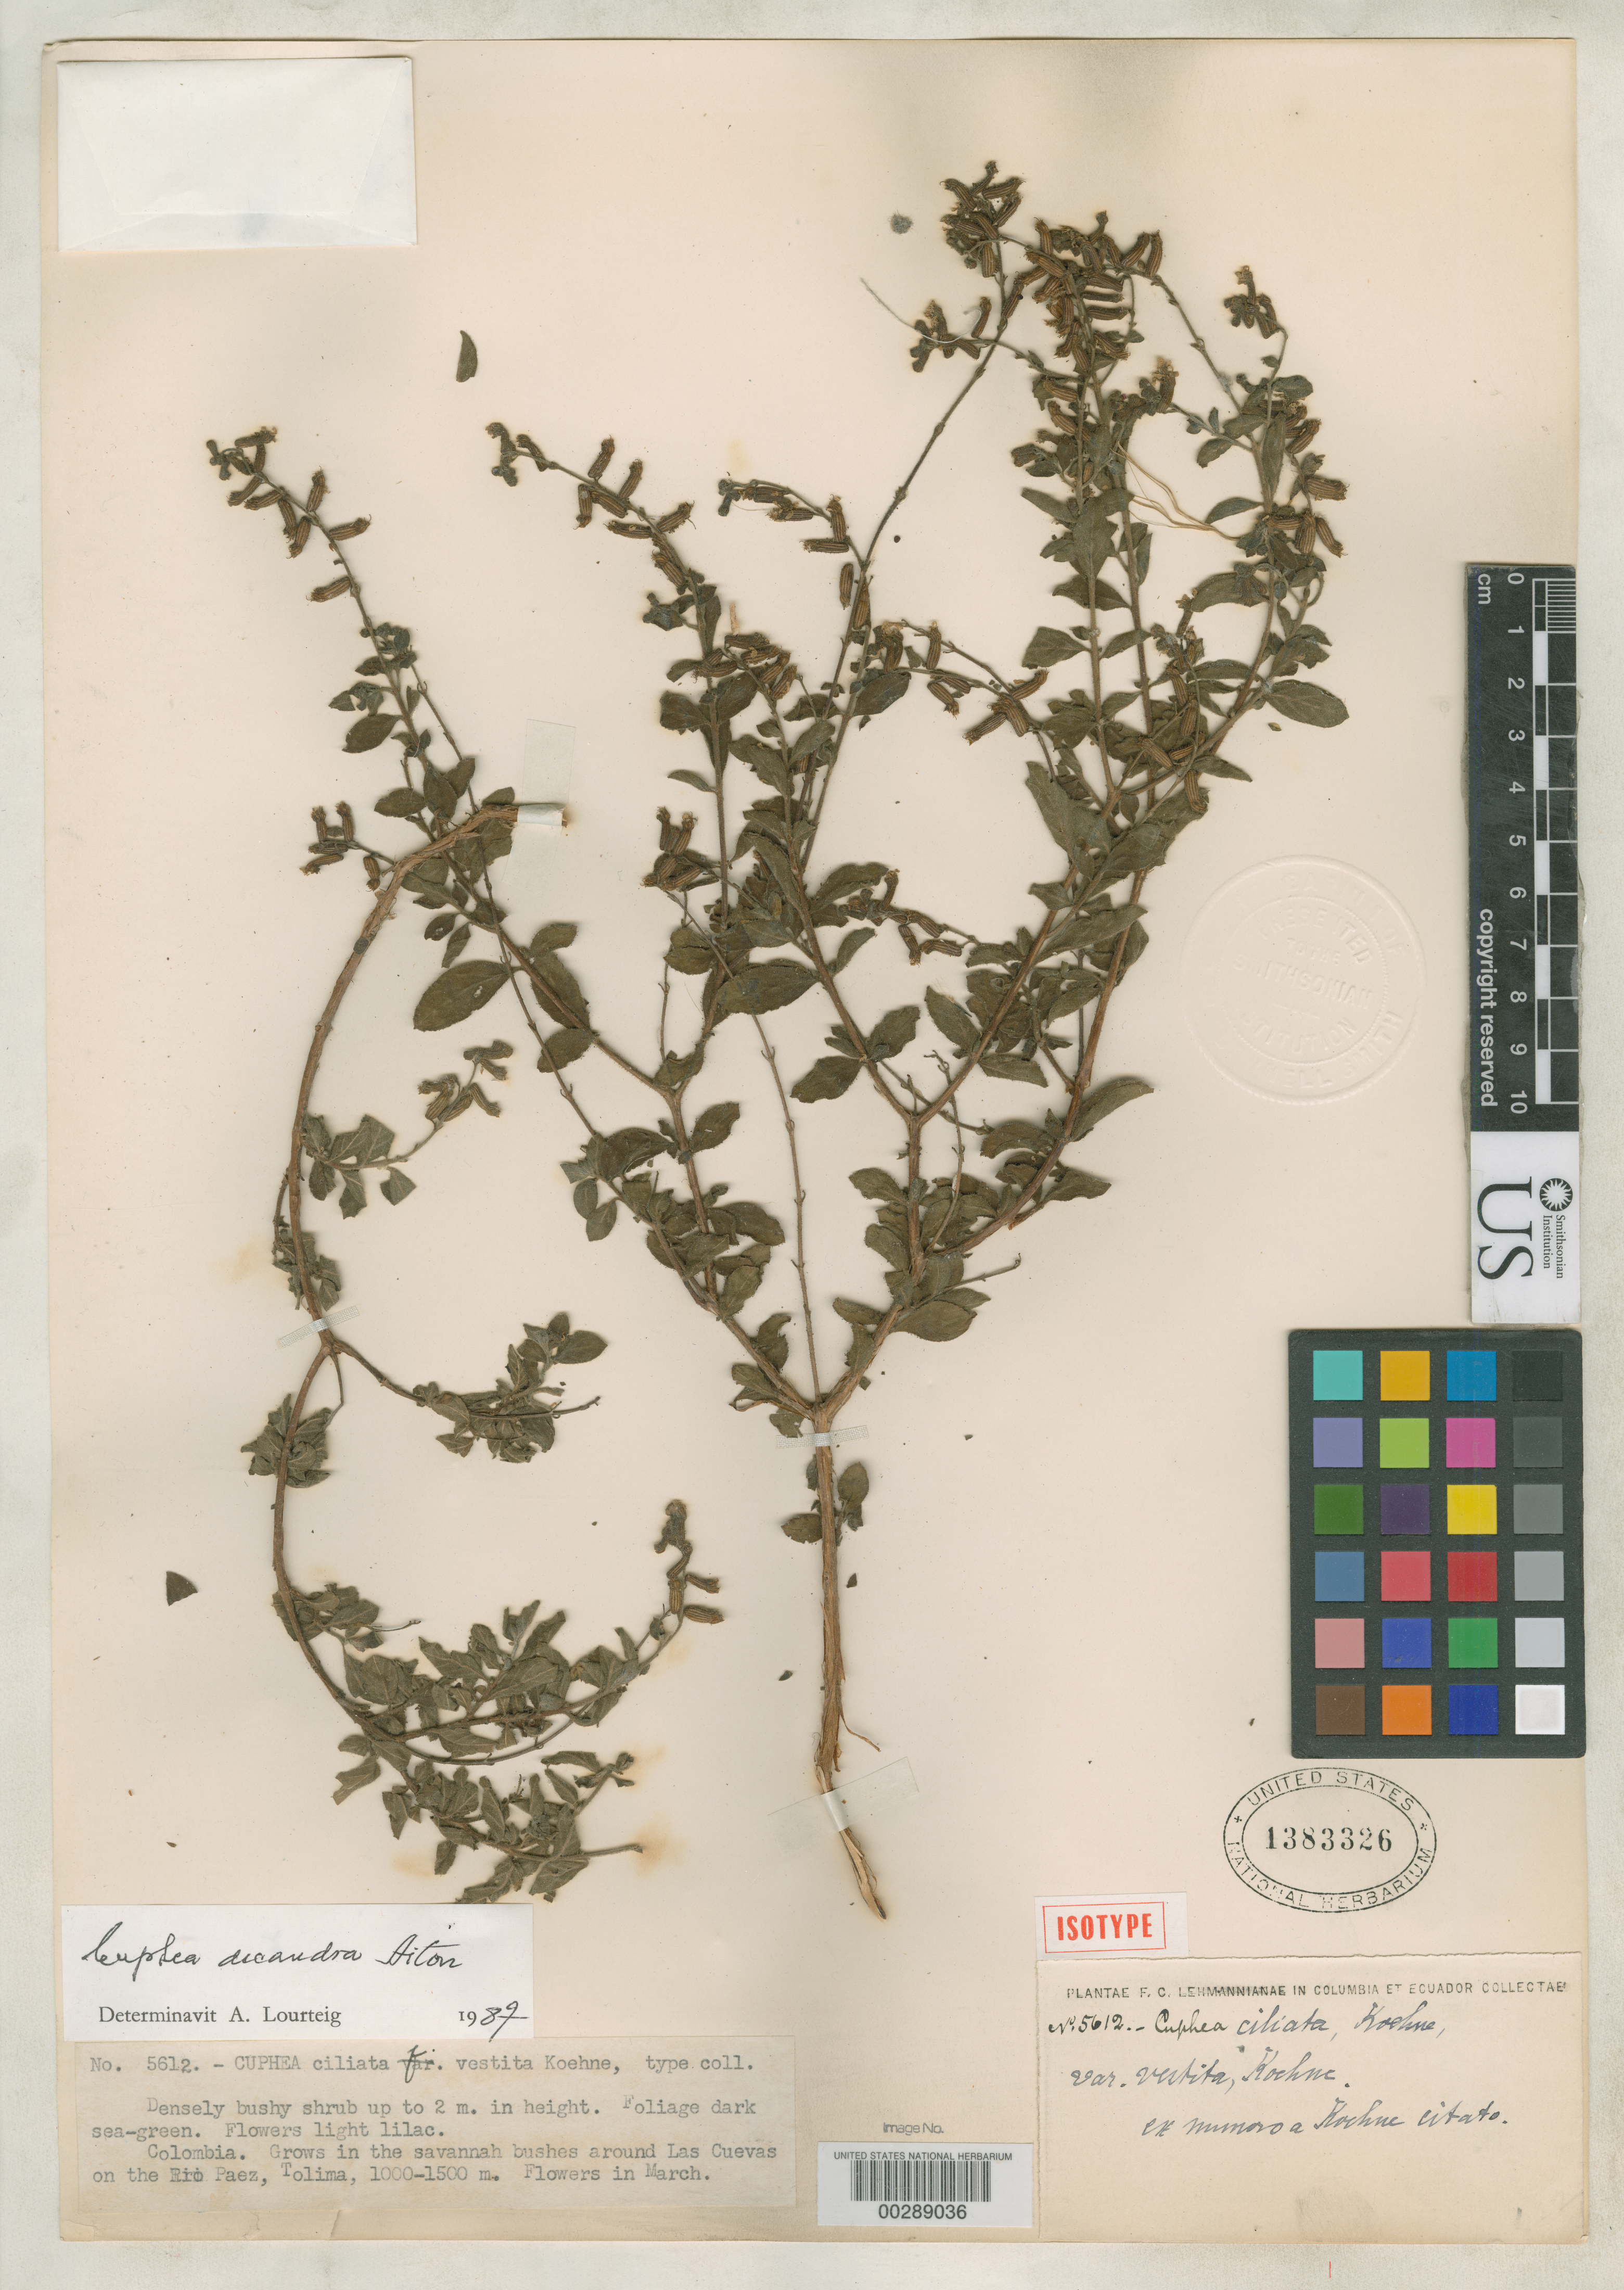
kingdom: Plantae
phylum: Tracheophyta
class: Magnoliopsida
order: Myrtales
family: Lythraceae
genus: Cuphea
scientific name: Cuphea ciliata f. vestita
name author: Koehne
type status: Isotype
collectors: F. C. Lehmann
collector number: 5612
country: Colombia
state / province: Tolima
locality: Las Cuevas on the Rio Paez.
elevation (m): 1000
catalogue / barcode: US 1383326